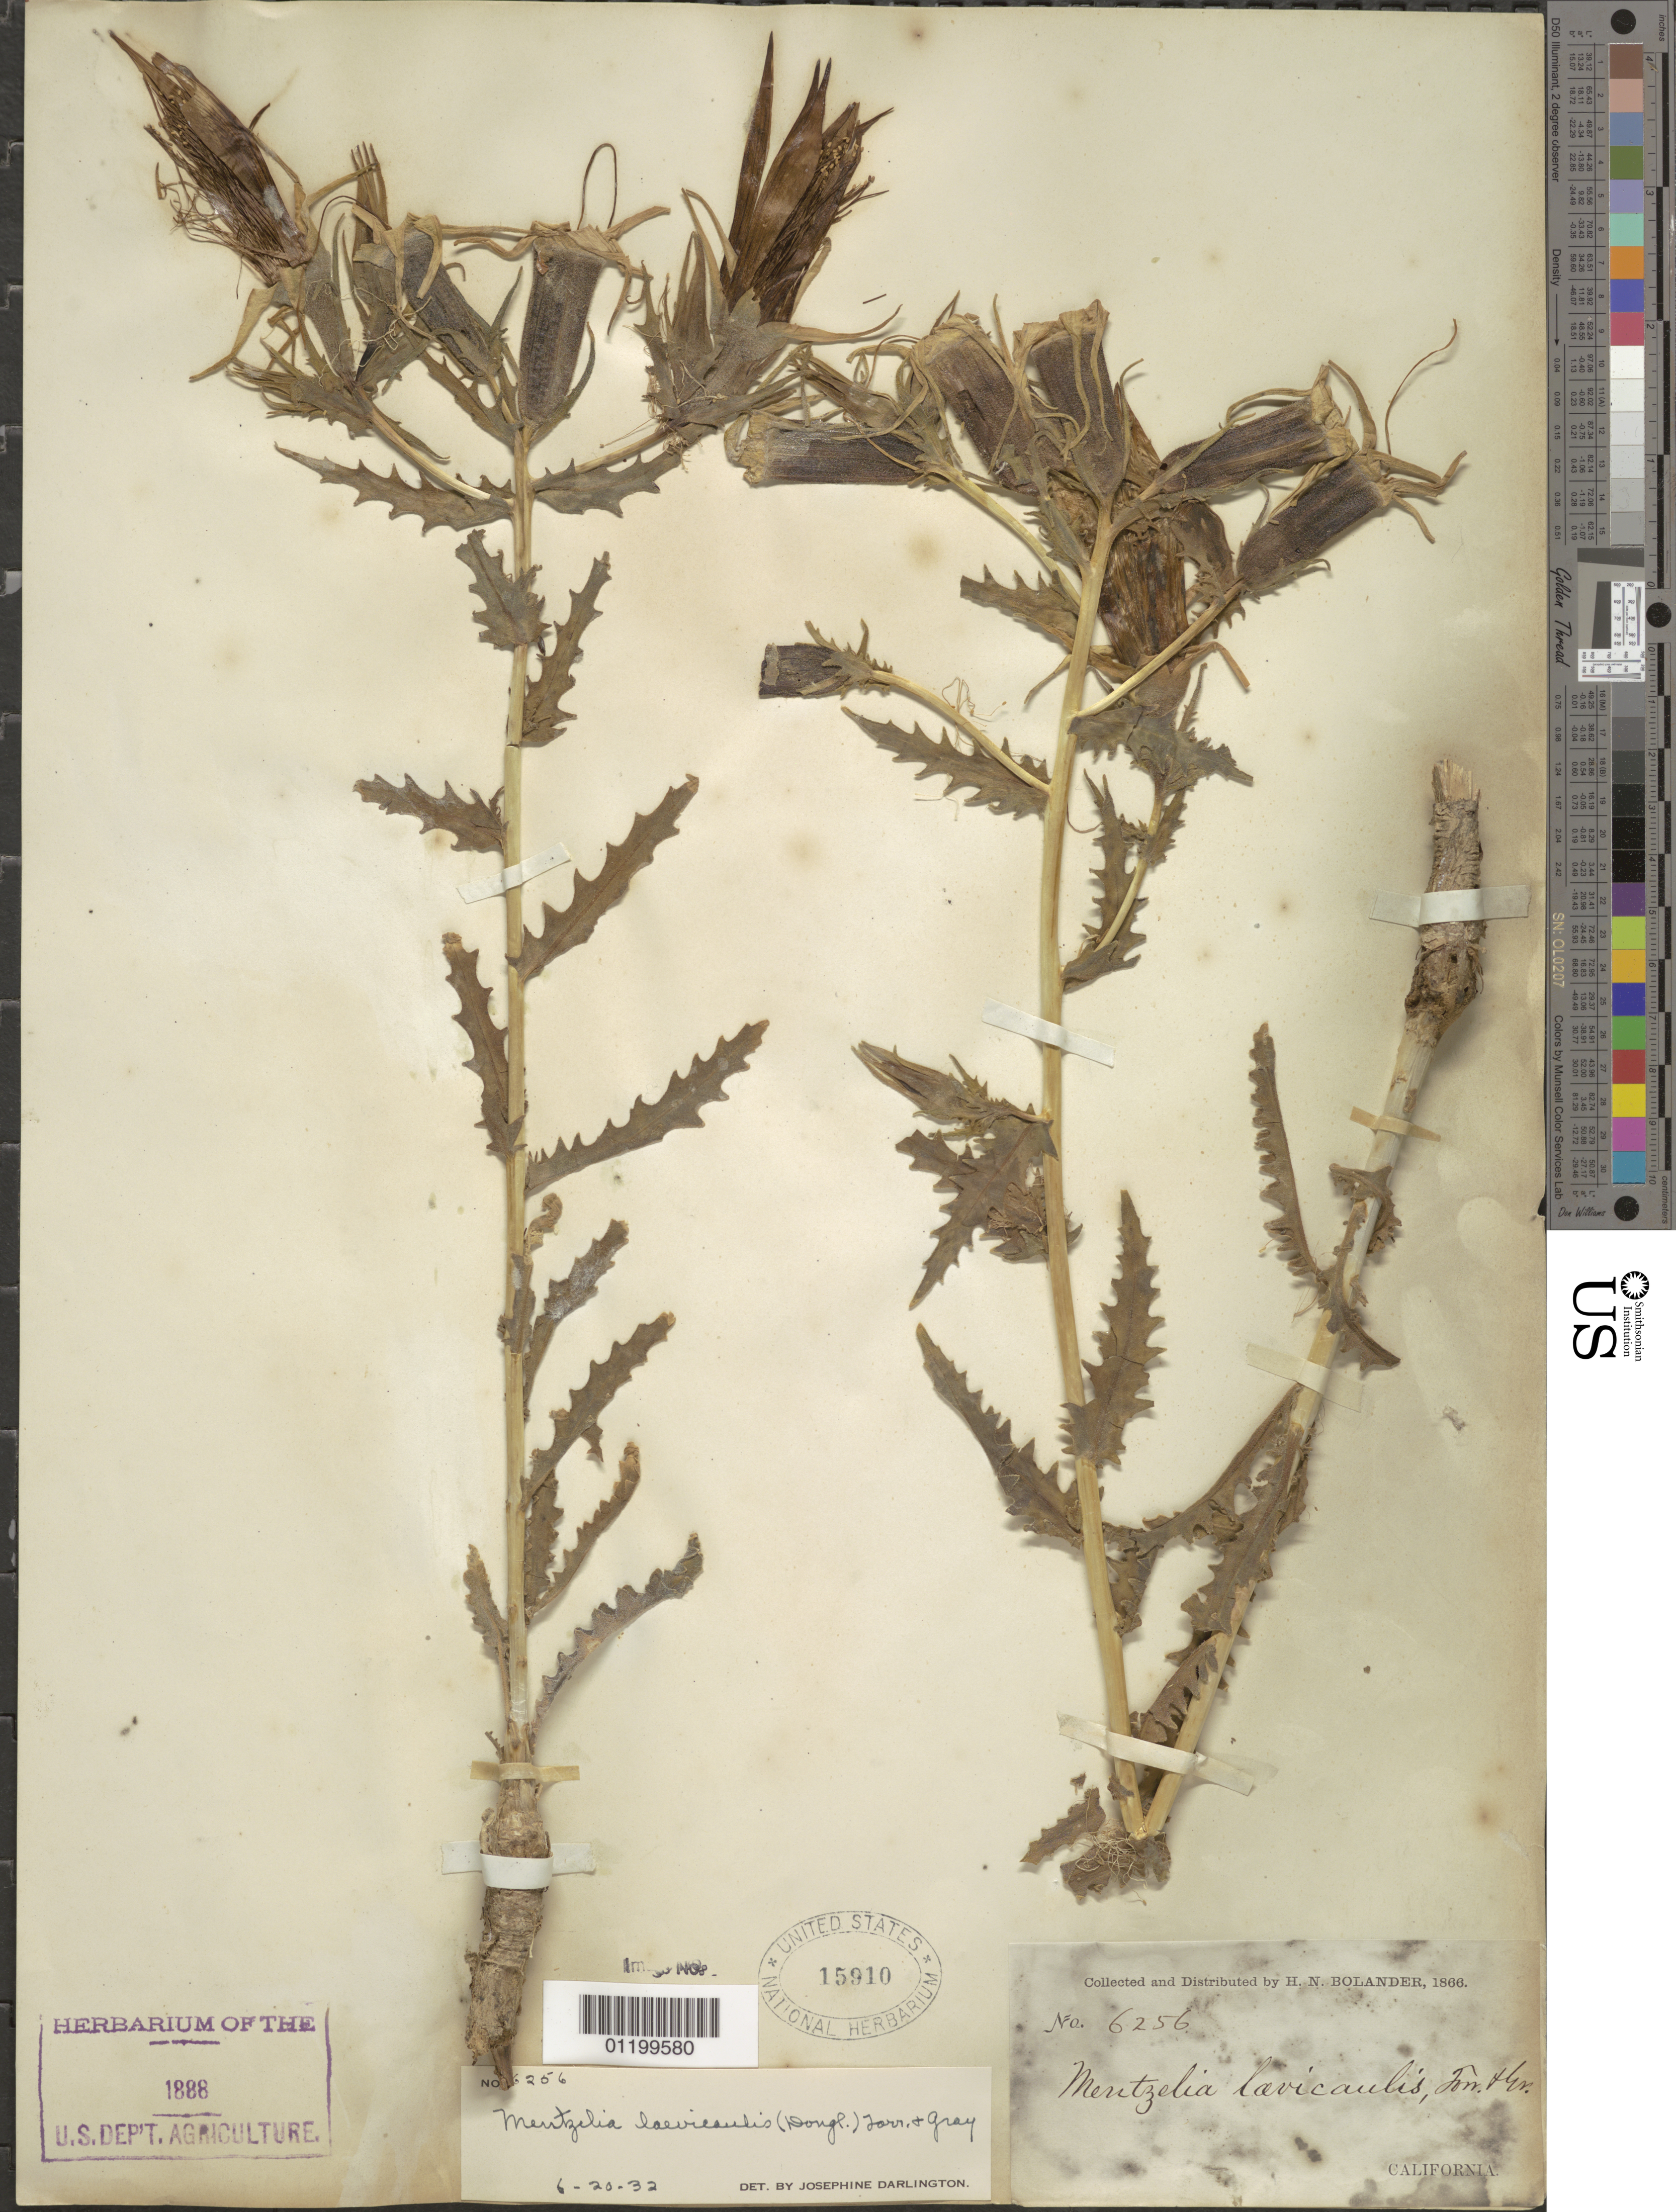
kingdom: Plantae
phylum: Tracheophyta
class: Magnoliopsida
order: Cornales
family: Loasaceae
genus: Mentzelia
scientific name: Mentzelia laevicaulis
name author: (Douglas ex Hook.) Torr. & A. Gray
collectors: H. Bolander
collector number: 6256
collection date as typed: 1866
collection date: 1866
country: United States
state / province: California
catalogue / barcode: US 15910